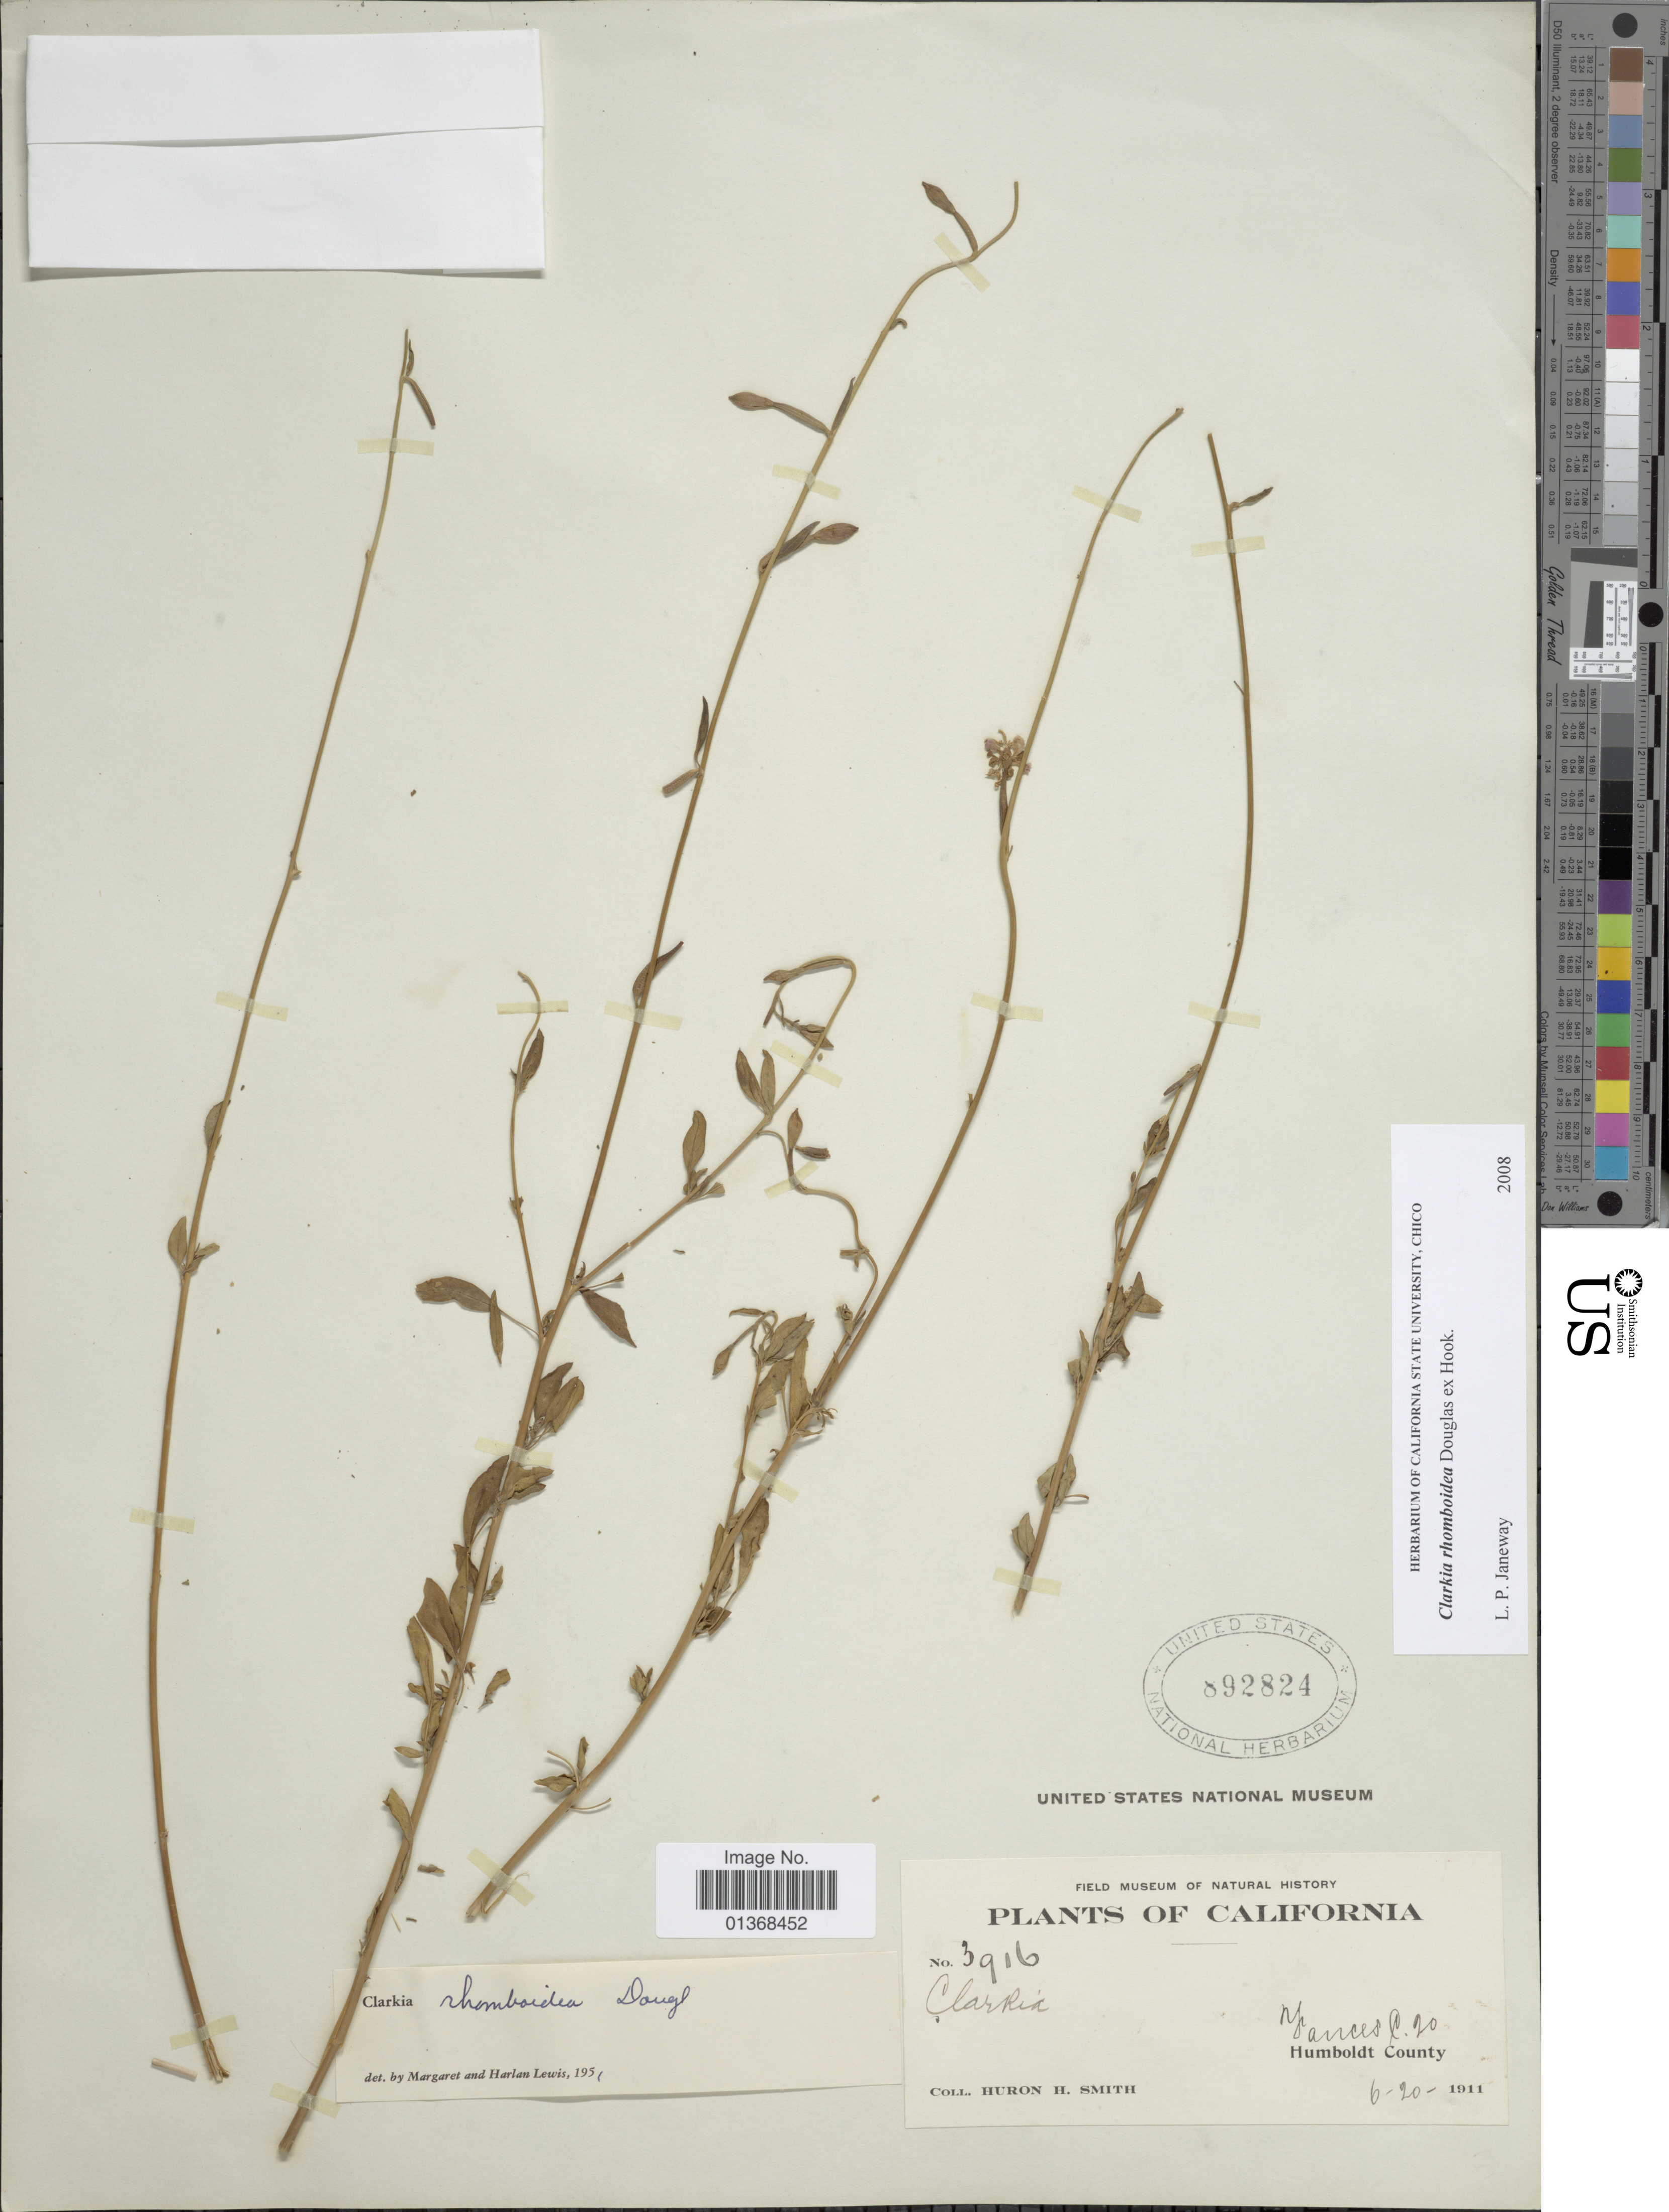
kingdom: Plantae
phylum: Tracheophyta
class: Magnoliopsida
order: Myrtales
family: Onagraceae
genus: Clarkia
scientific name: Clarkia rhomboidea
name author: Douglas ex Hook.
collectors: Huron H. Smith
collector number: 3916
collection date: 1911-06-20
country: United States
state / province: California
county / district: Humboldt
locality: Yances C. 20 Humboldt County.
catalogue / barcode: US 892824